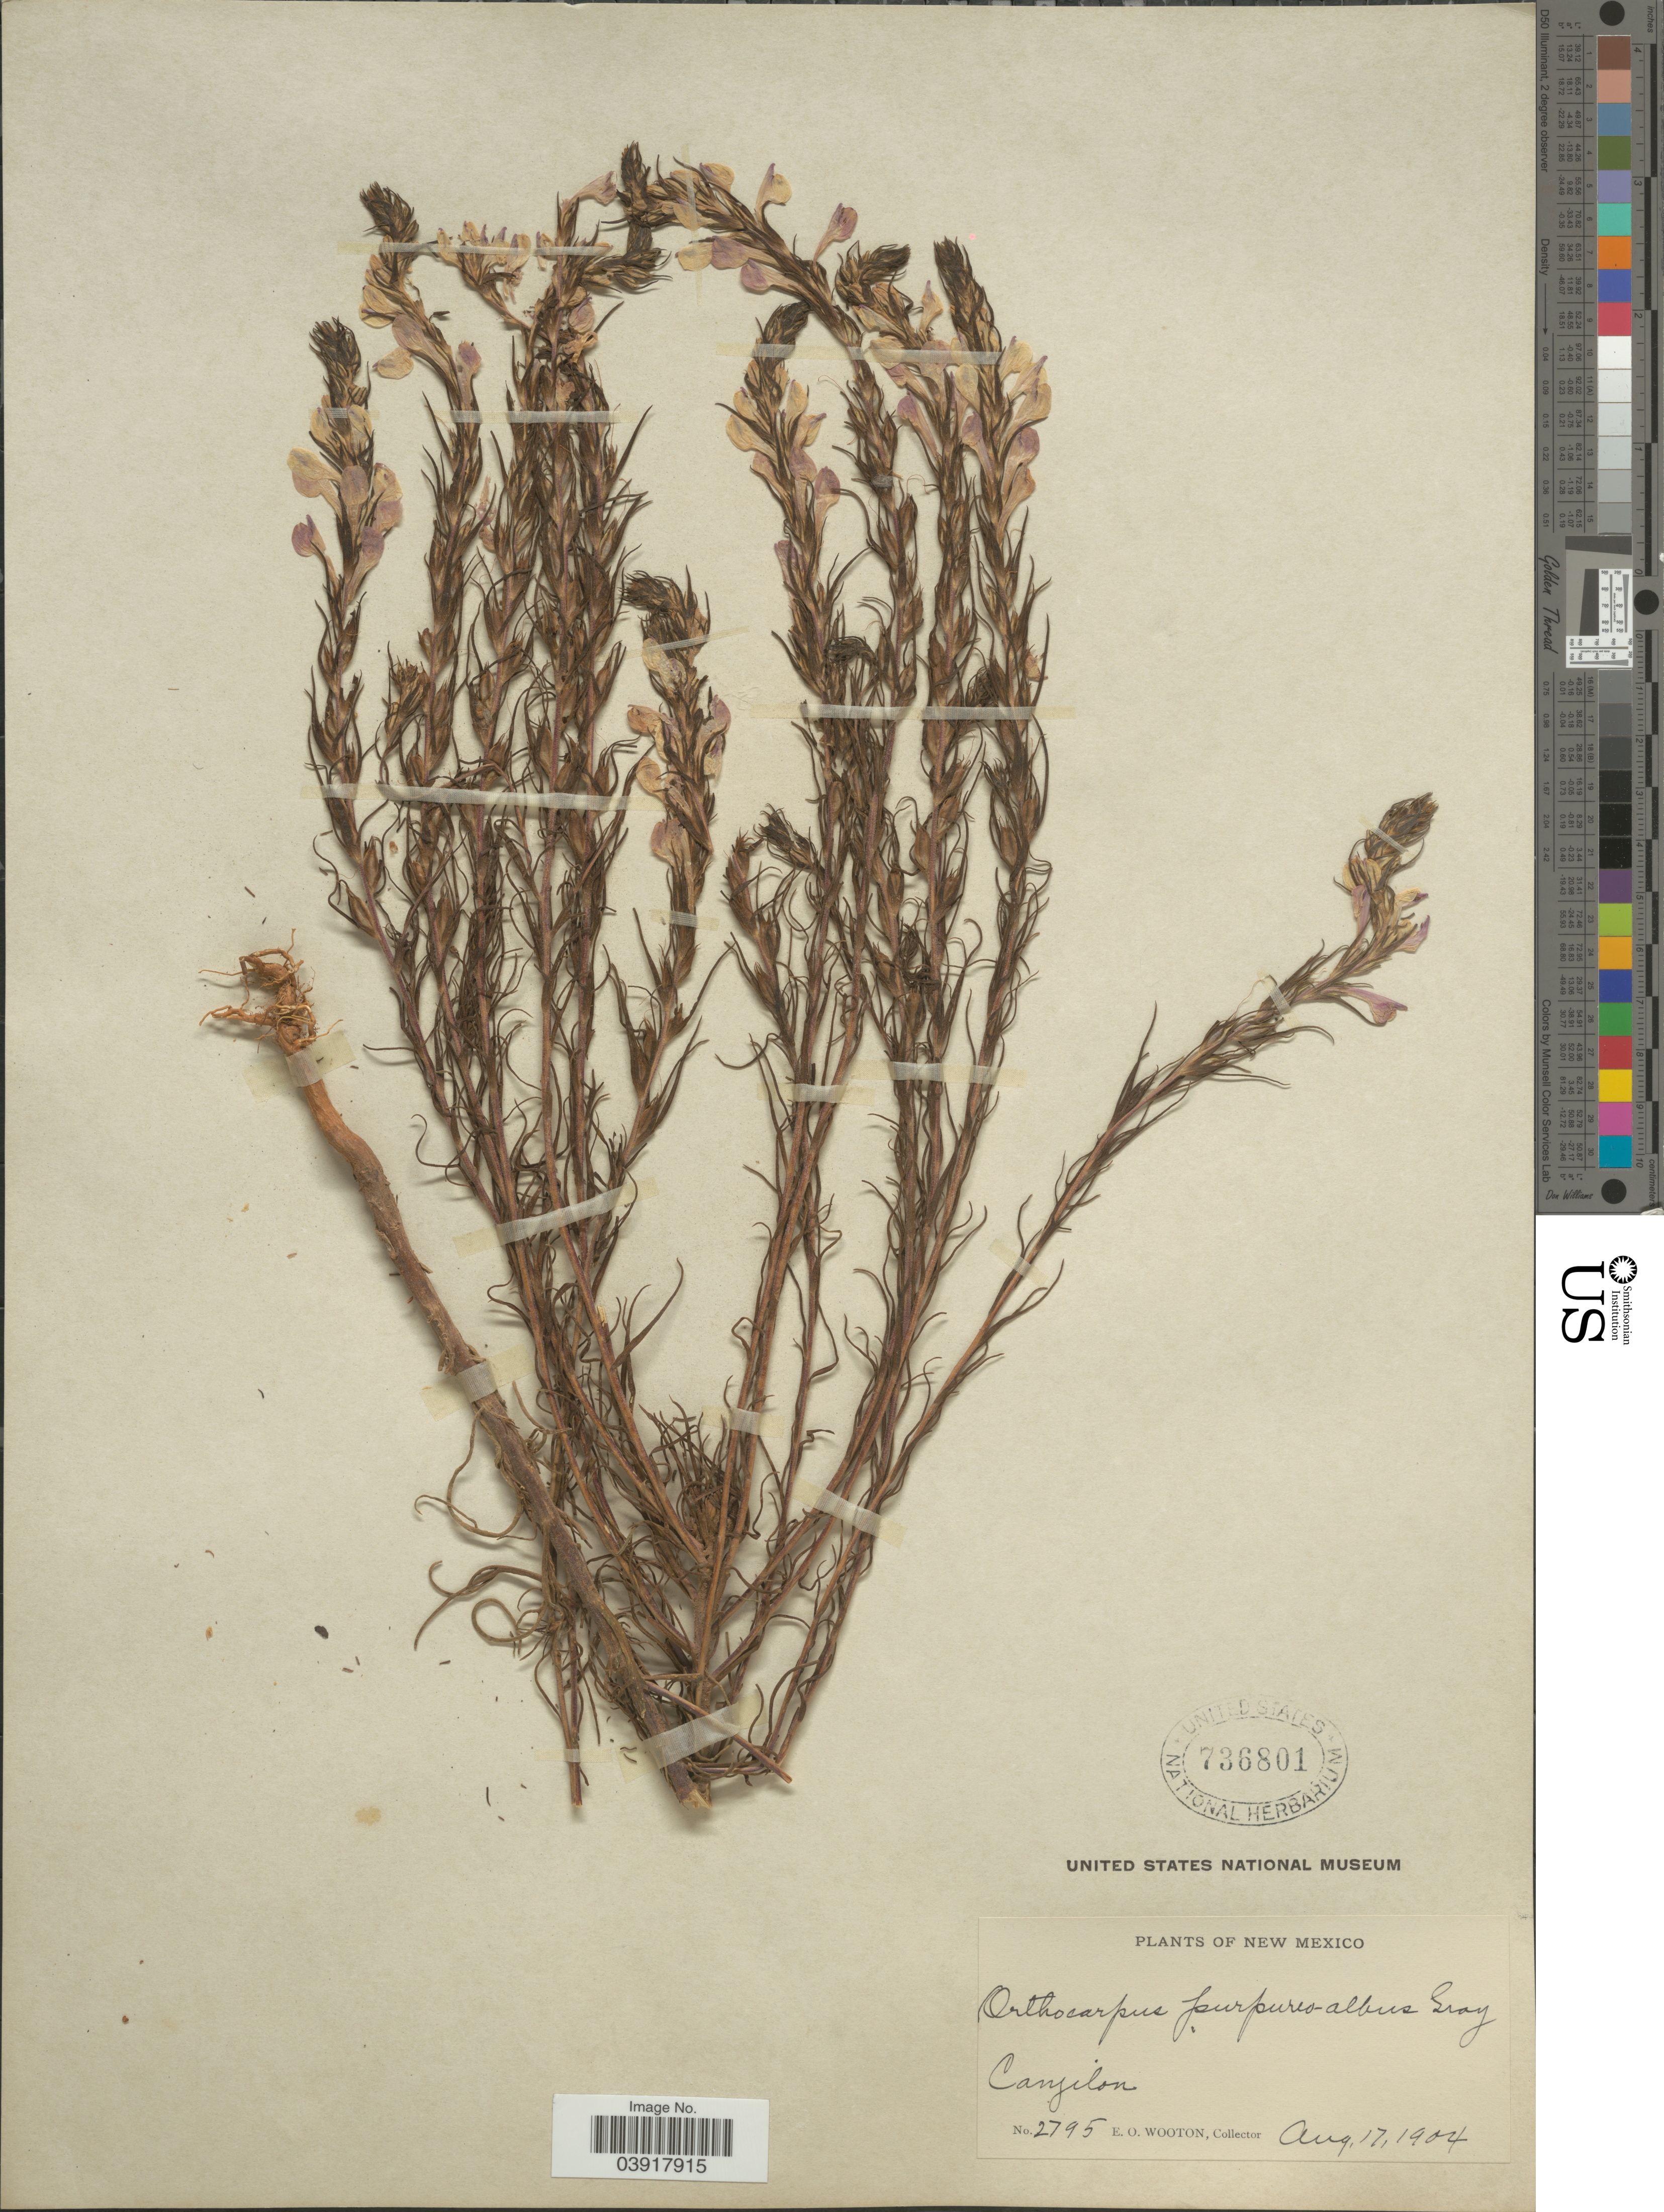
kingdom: Plantae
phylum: Tracheophyta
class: Magnoliopsida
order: Lamiales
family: Orobanchaceae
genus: Orthocarpus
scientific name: Orthocarpus purpureo-albus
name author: A. Gray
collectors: E. O. Wooton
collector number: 2795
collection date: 1904-08-17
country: United States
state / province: New Mexico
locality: Canjilon.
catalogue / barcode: US 736801